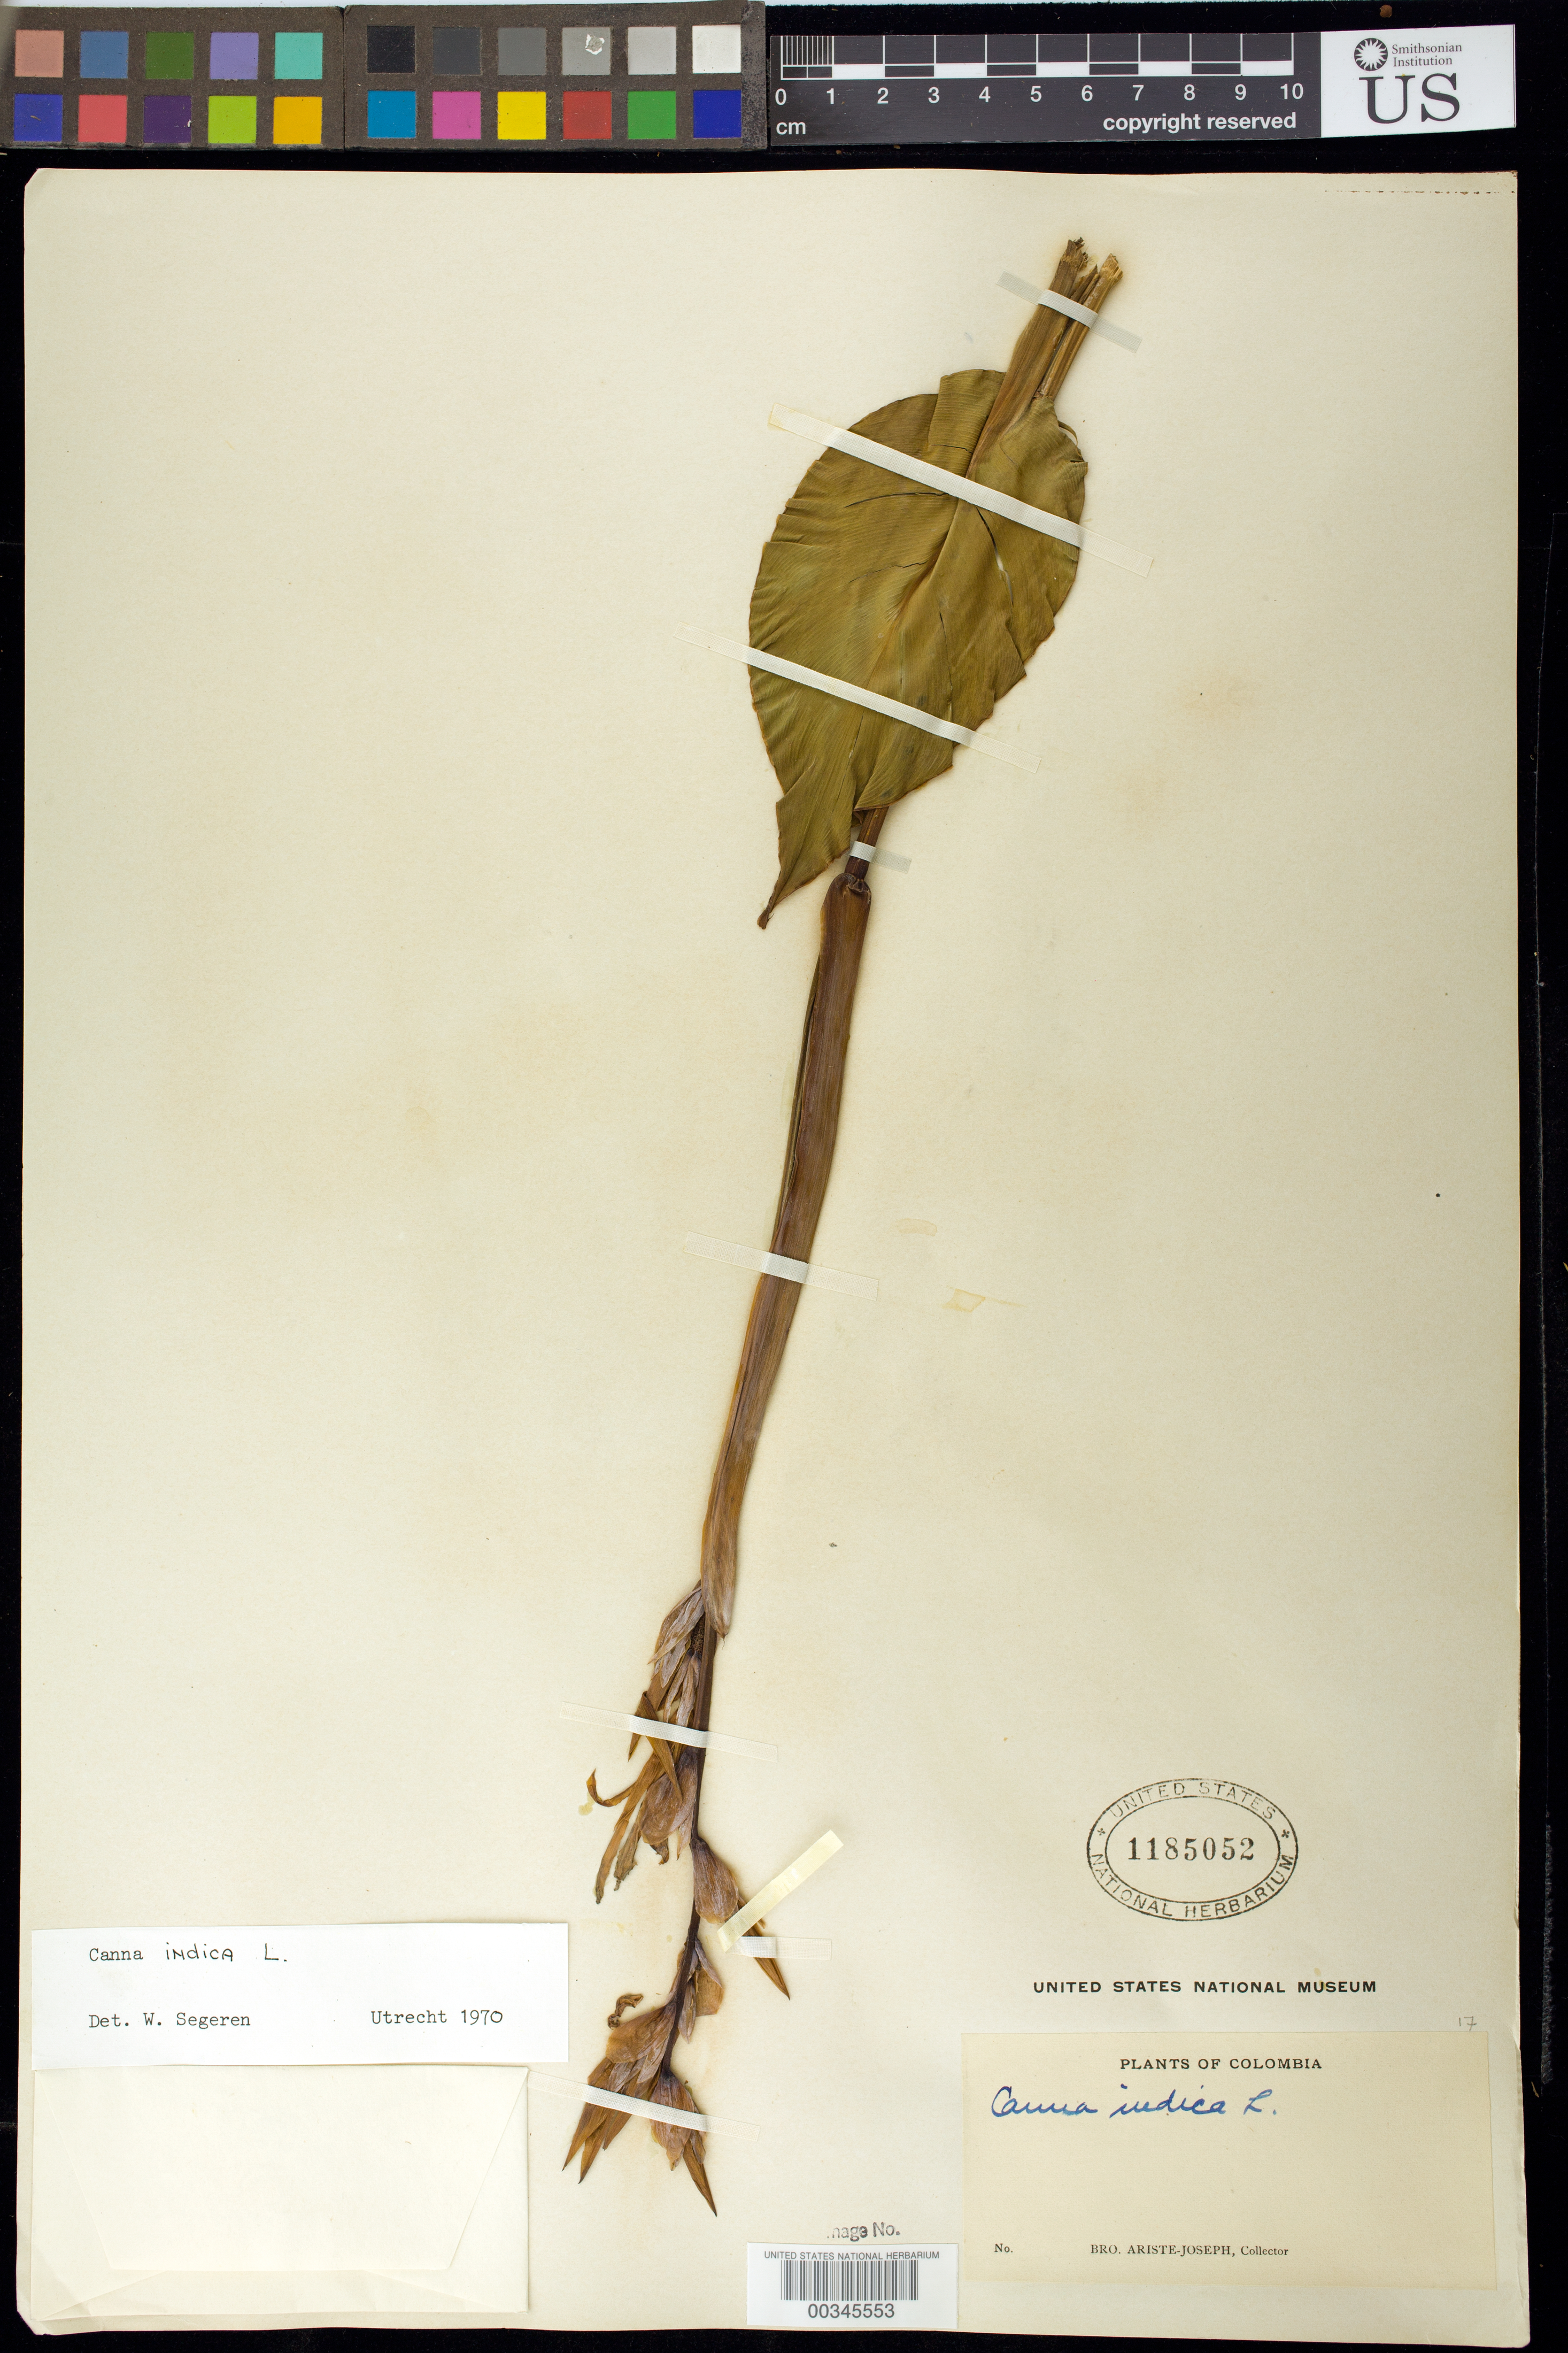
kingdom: Plantae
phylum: Tracheophyta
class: Liliopsida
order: Zingiberales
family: Cannaceae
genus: Canna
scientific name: Canna indica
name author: L.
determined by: Segeren, W.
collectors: Bro. Ariste-Joseph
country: Colombia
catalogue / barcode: US 1185052